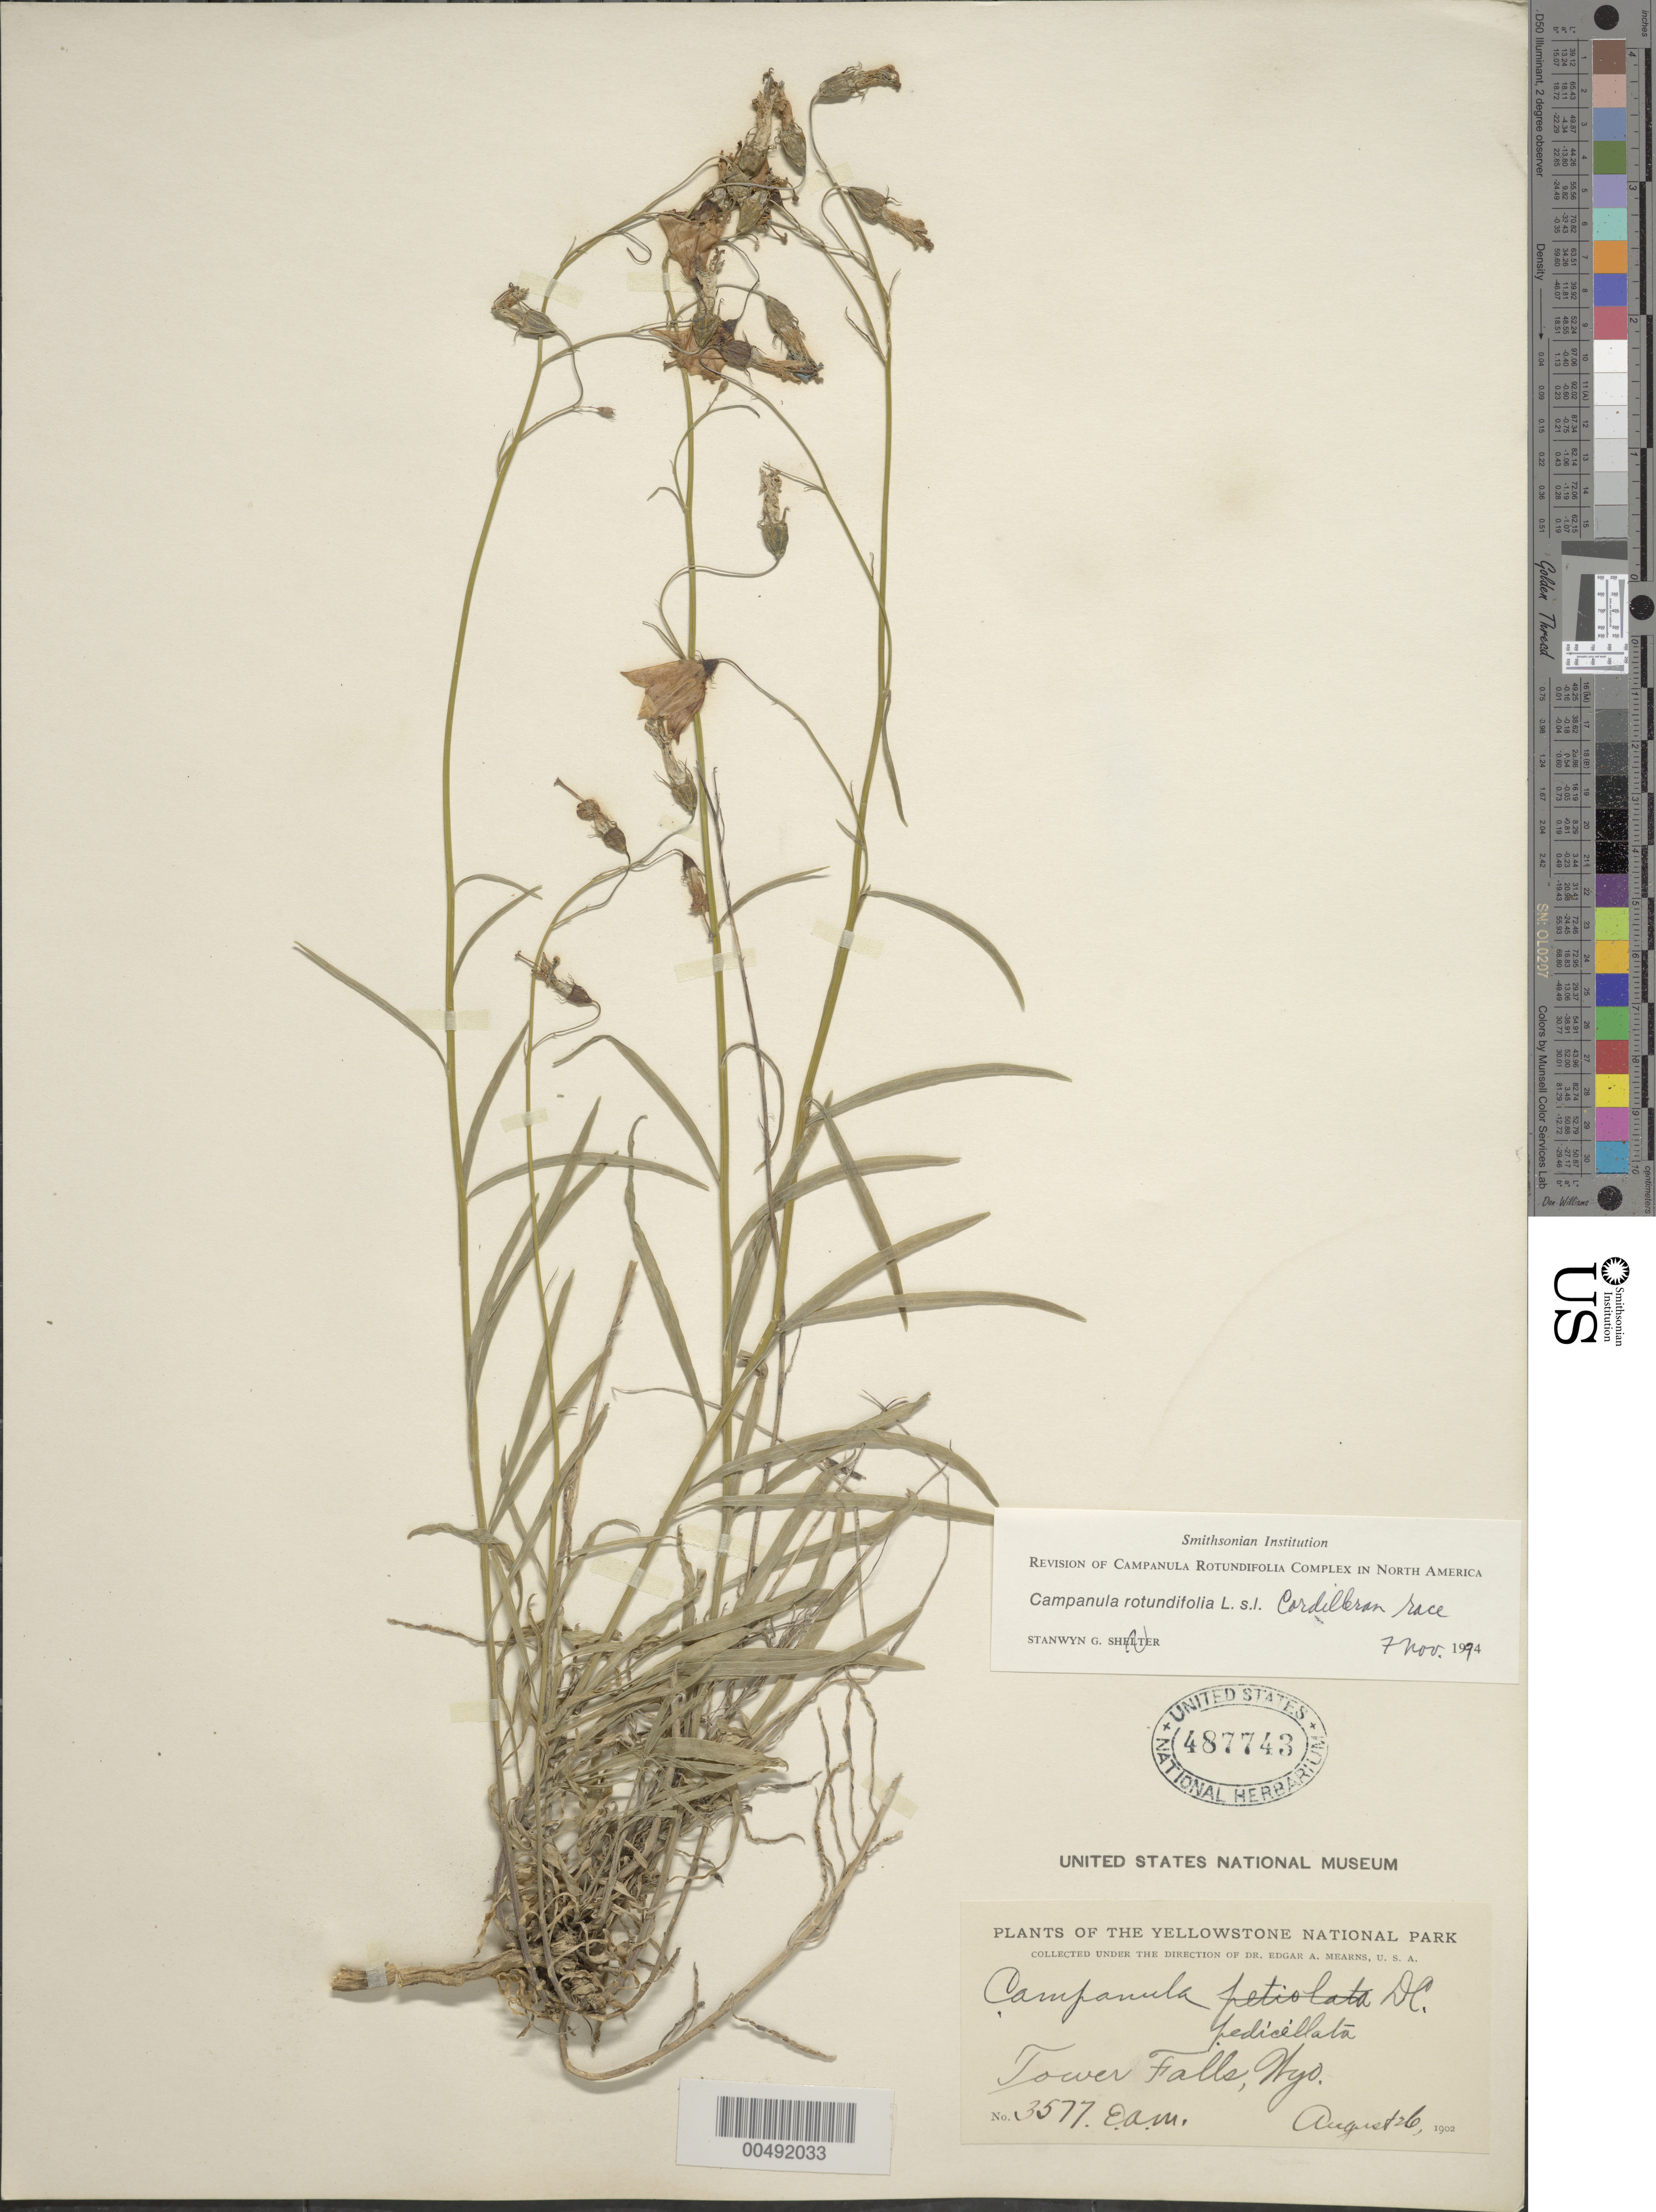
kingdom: Plantae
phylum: Tracheophyta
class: Magnoliopsida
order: Asterales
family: Campanulaceae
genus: Campanula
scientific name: Campanula rotundifolia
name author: L.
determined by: Shetler, Stanwyn G., (US), NMNH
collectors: E. A. Mearns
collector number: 3577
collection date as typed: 26 Aug 1902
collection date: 1902-08-26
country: United States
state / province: Wyoming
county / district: Park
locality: Yellowstone National Park, Tower Falls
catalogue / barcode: US 487743